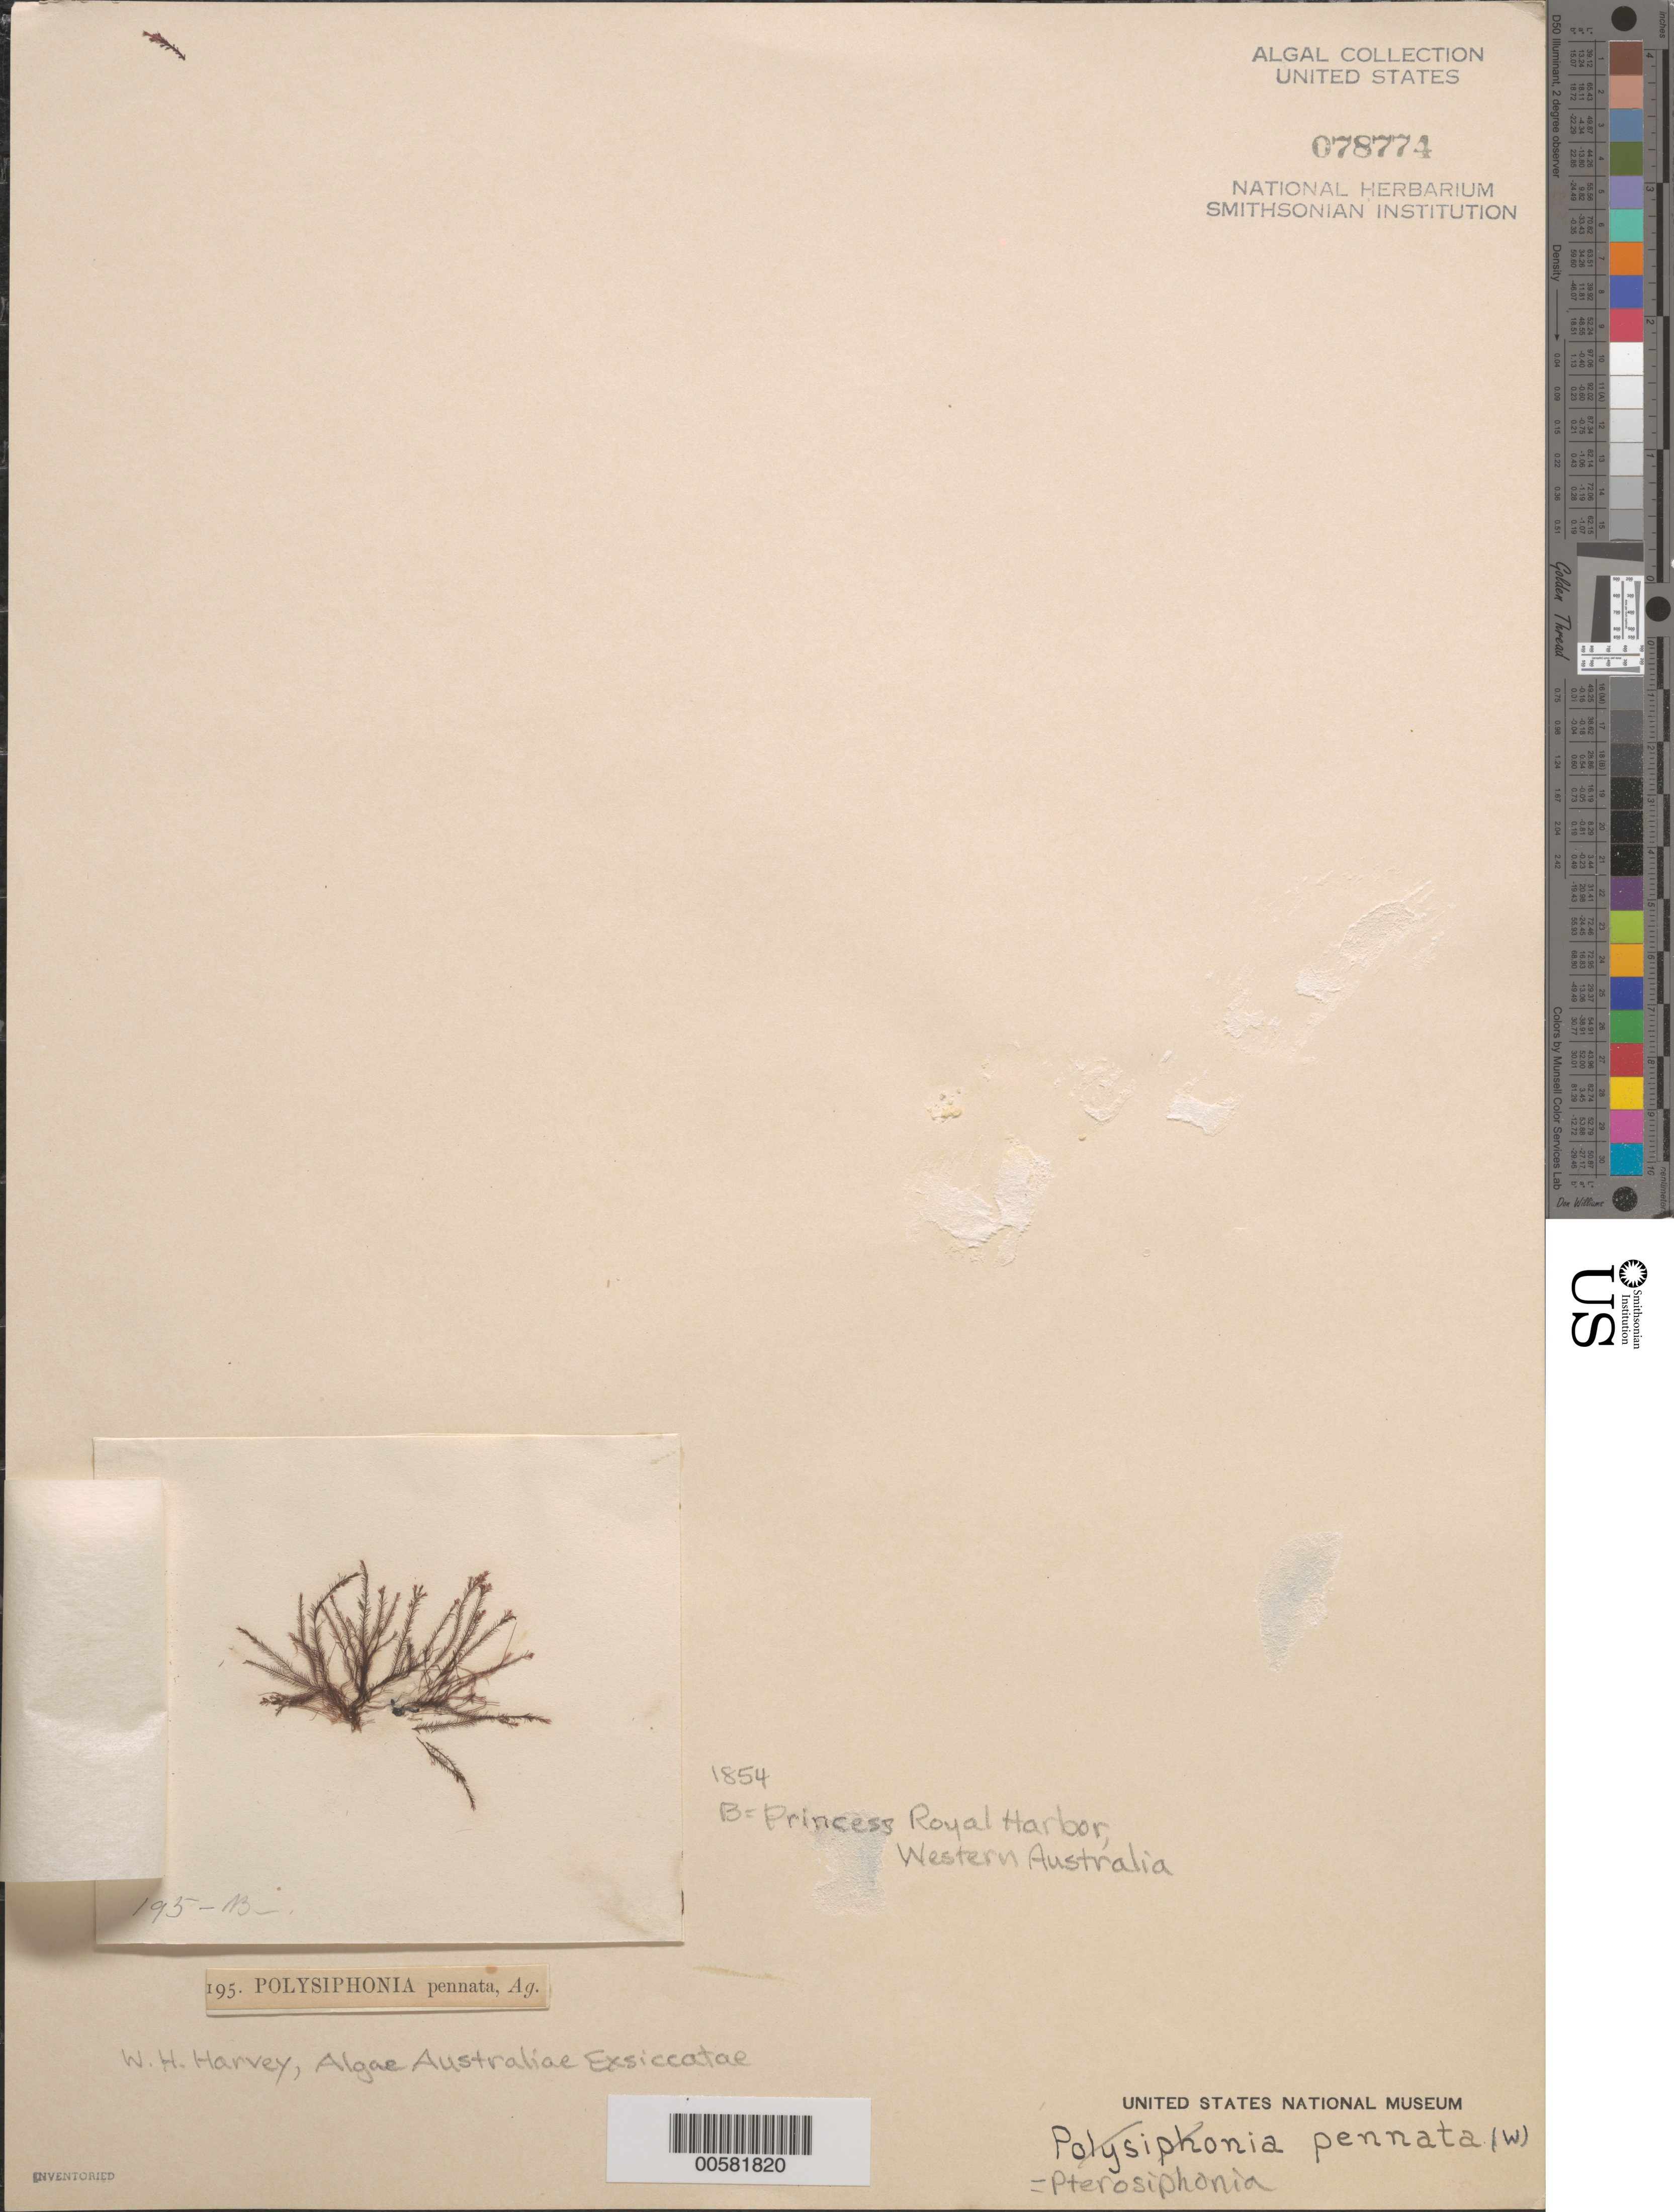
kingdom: Plantae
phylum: Rhodophyta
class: Florideophyceae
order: Ceramiales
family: Rhodomelaceae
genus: Xiphosiphonia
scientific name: Xiphosiphonia pennata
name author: (C. Agardh) Savoie & G.W. Saunders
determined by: Algae name updating Project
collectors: W. Harvey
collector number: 195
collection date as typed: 1854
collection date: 1854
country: Australia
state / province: Western Australia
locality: Princess Royal Harbor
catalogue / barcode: US 78774